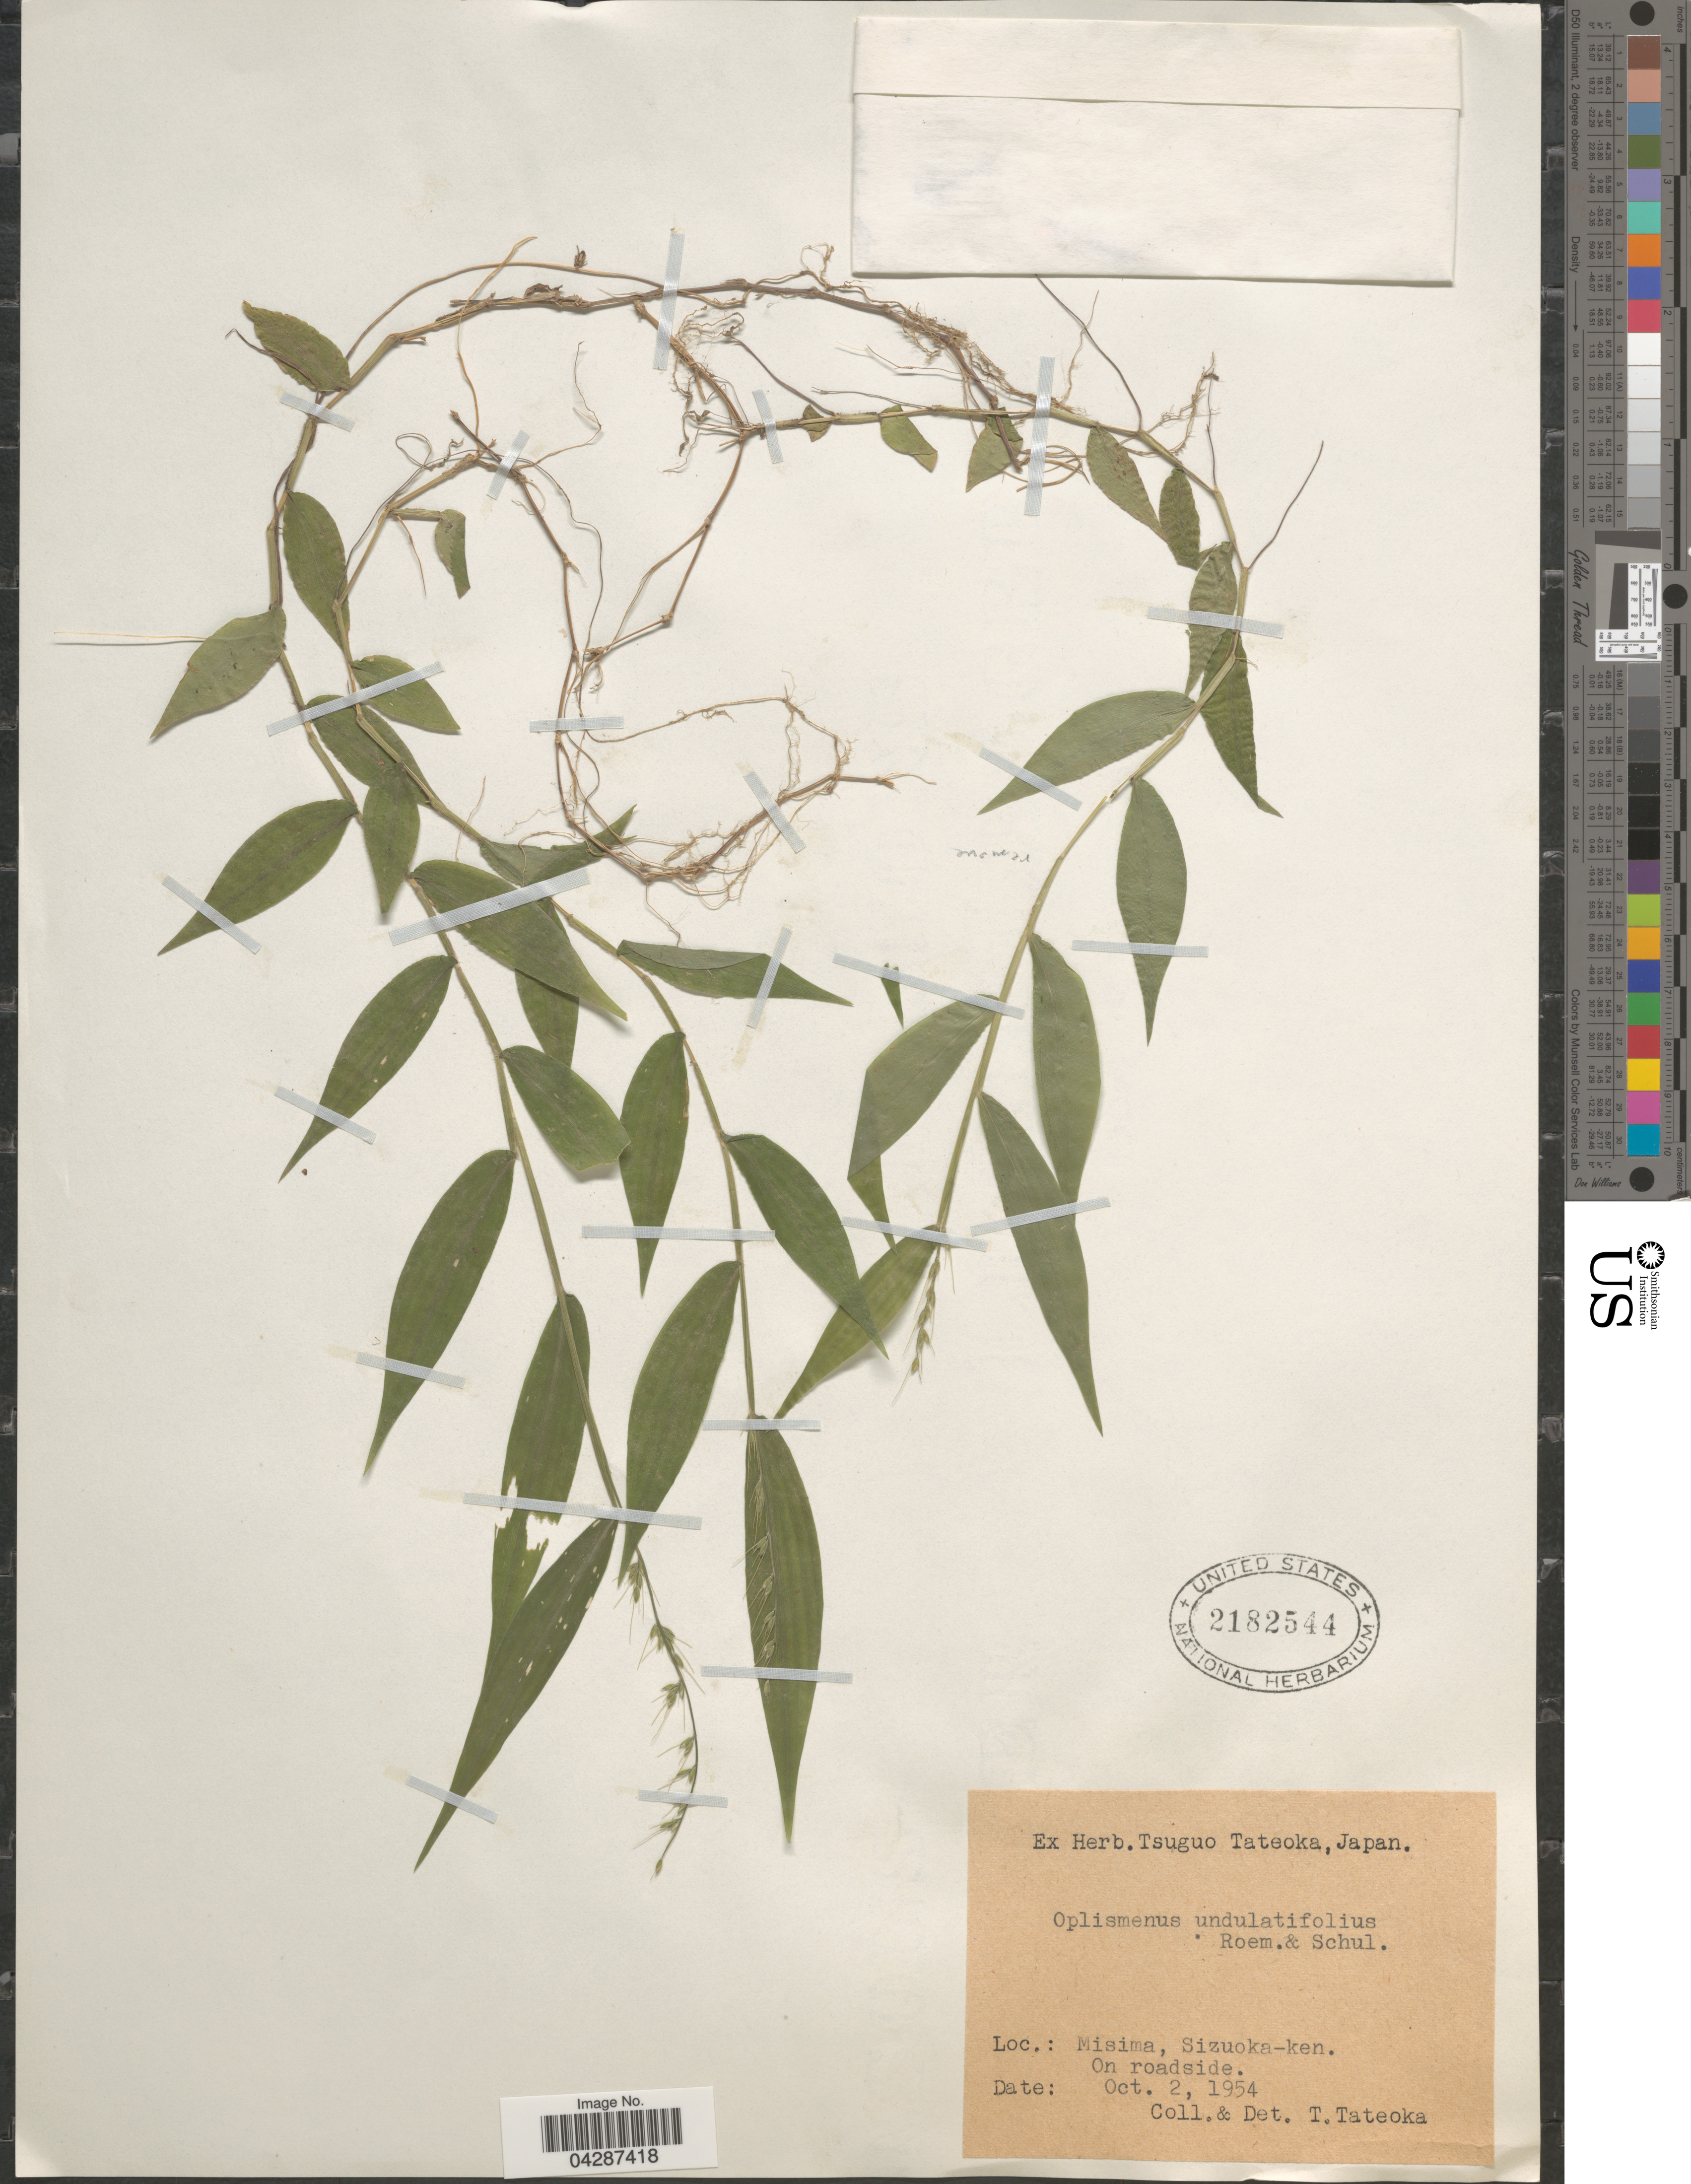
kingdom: Plantae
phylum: Tracheophyta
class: Liliopsida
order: Poales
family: Poaceae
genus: Oplismenus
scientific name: Oplismenus undulatifolius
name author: (Ard.) P. Beauv.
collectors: T. Tateoka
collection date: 1954-10-02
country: Japan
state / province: Sizuoka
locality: Misima, Sizuoka-ken. On roadside.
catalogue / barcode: US 2182544